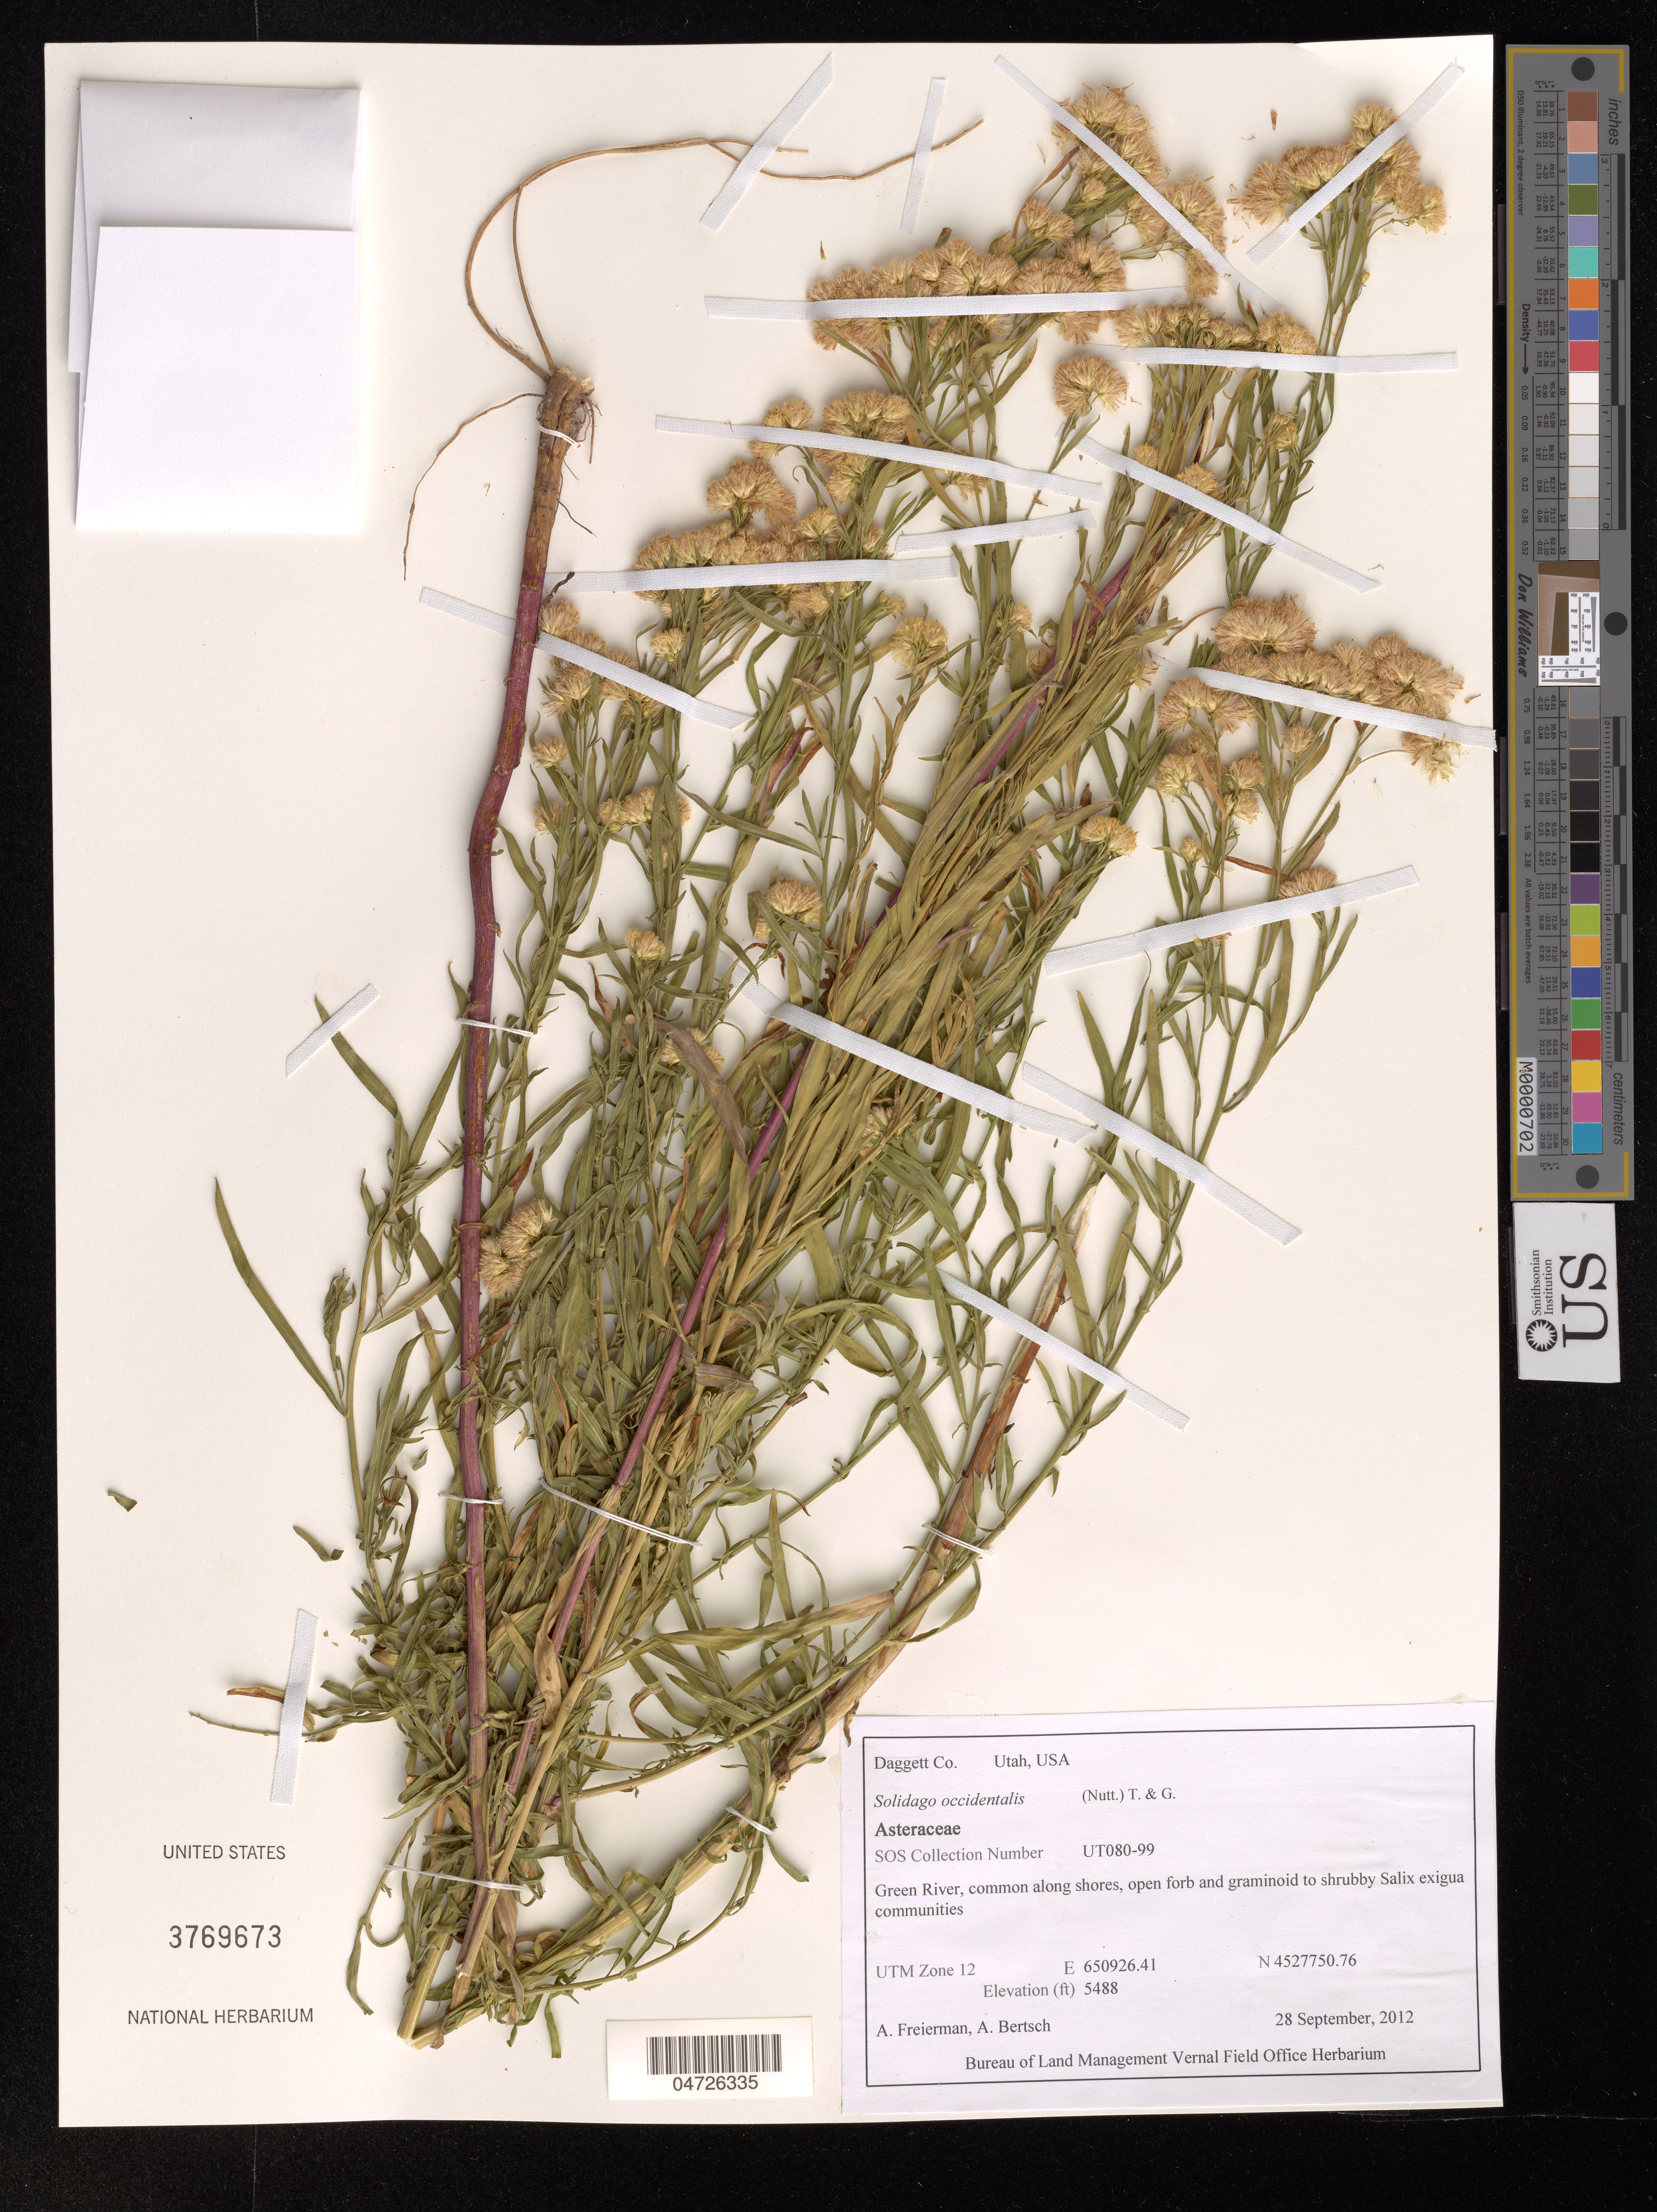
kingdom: Plantae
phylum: Tracheophyta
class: Magnoliopsida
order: Asterales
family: Asteraceae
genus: Solidago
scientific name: Solidago occidentalis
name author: (Nutt.) Torr. & A. Gray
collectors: A. Freierman & A. Bertsch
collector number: UT080-99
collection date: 2012-09-28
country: United States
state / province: Utah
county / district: Daggett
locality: Daggett Co. Green River, common along shores. UTM Zone 12.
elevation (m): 1673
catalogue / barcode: US 3769673